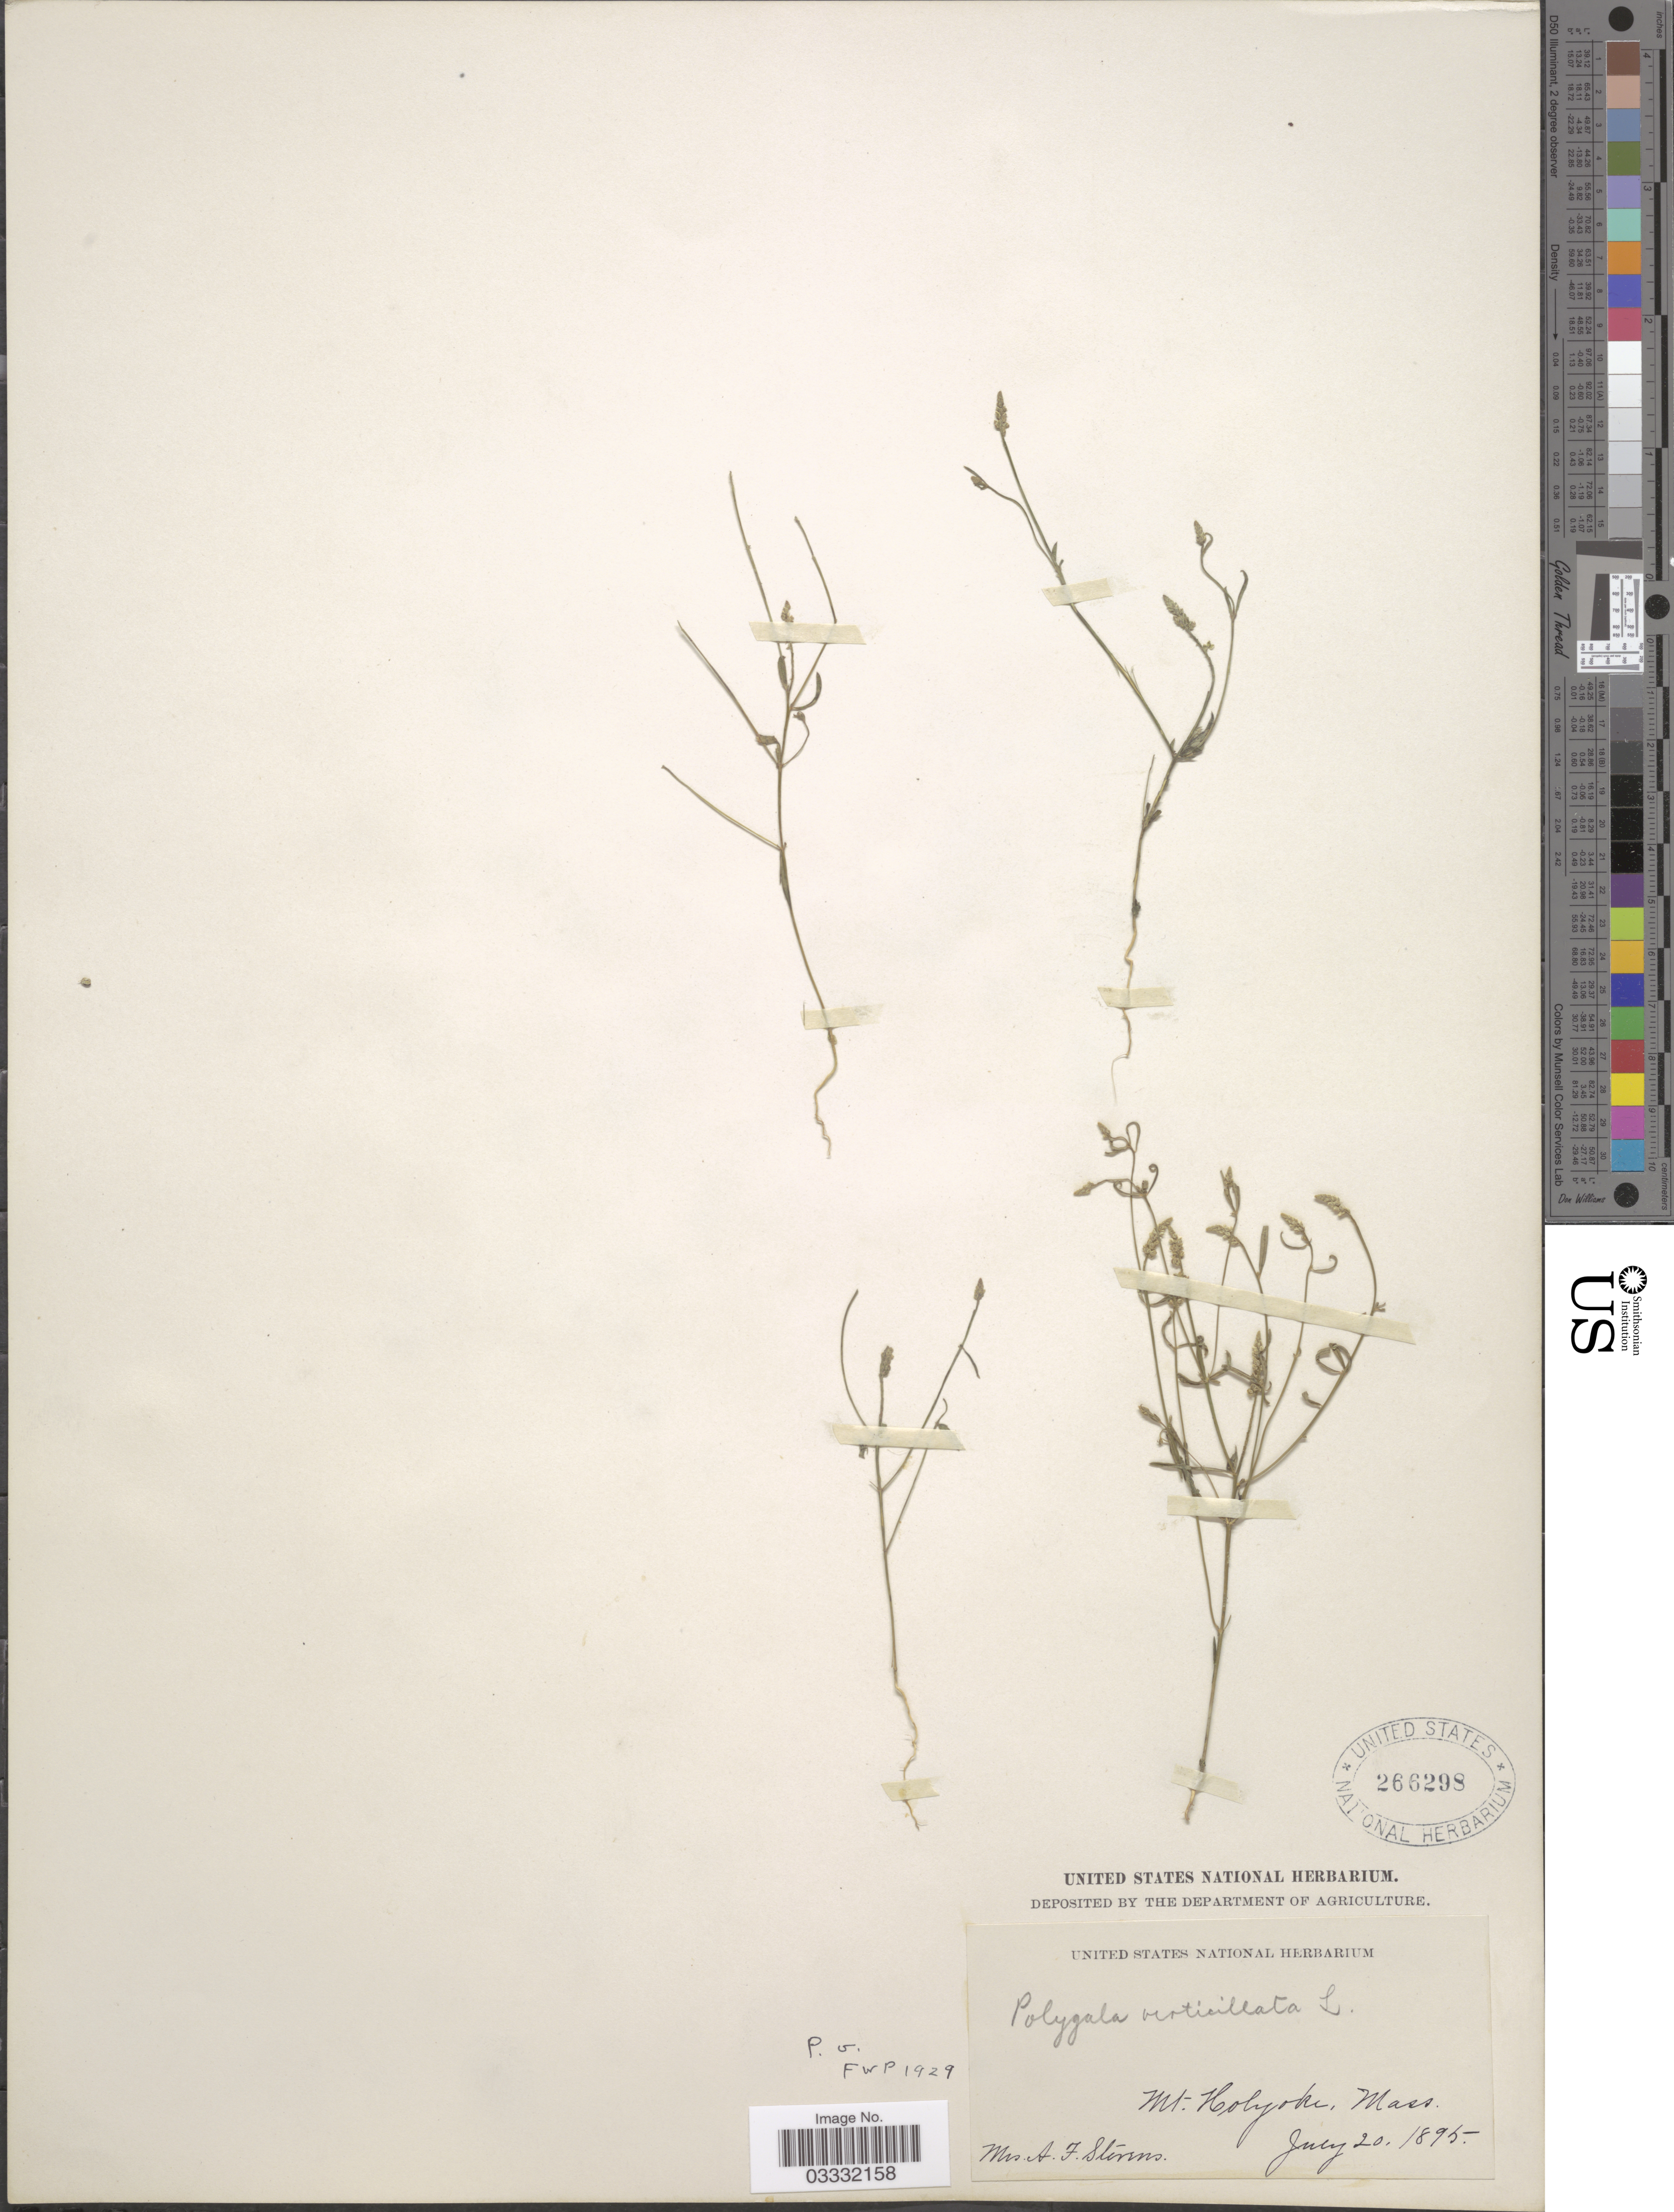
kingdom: Plantae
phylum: Tracheophyta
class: Magnoliopsida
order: Fabales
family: Polygalaceae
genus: Polygala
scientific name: Polygala verticillata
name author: L.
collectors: A. F. Stevens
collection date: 1895-07-20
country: United States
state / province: Massachusetts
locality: Mt. Holyoke.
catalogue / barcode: US 266298